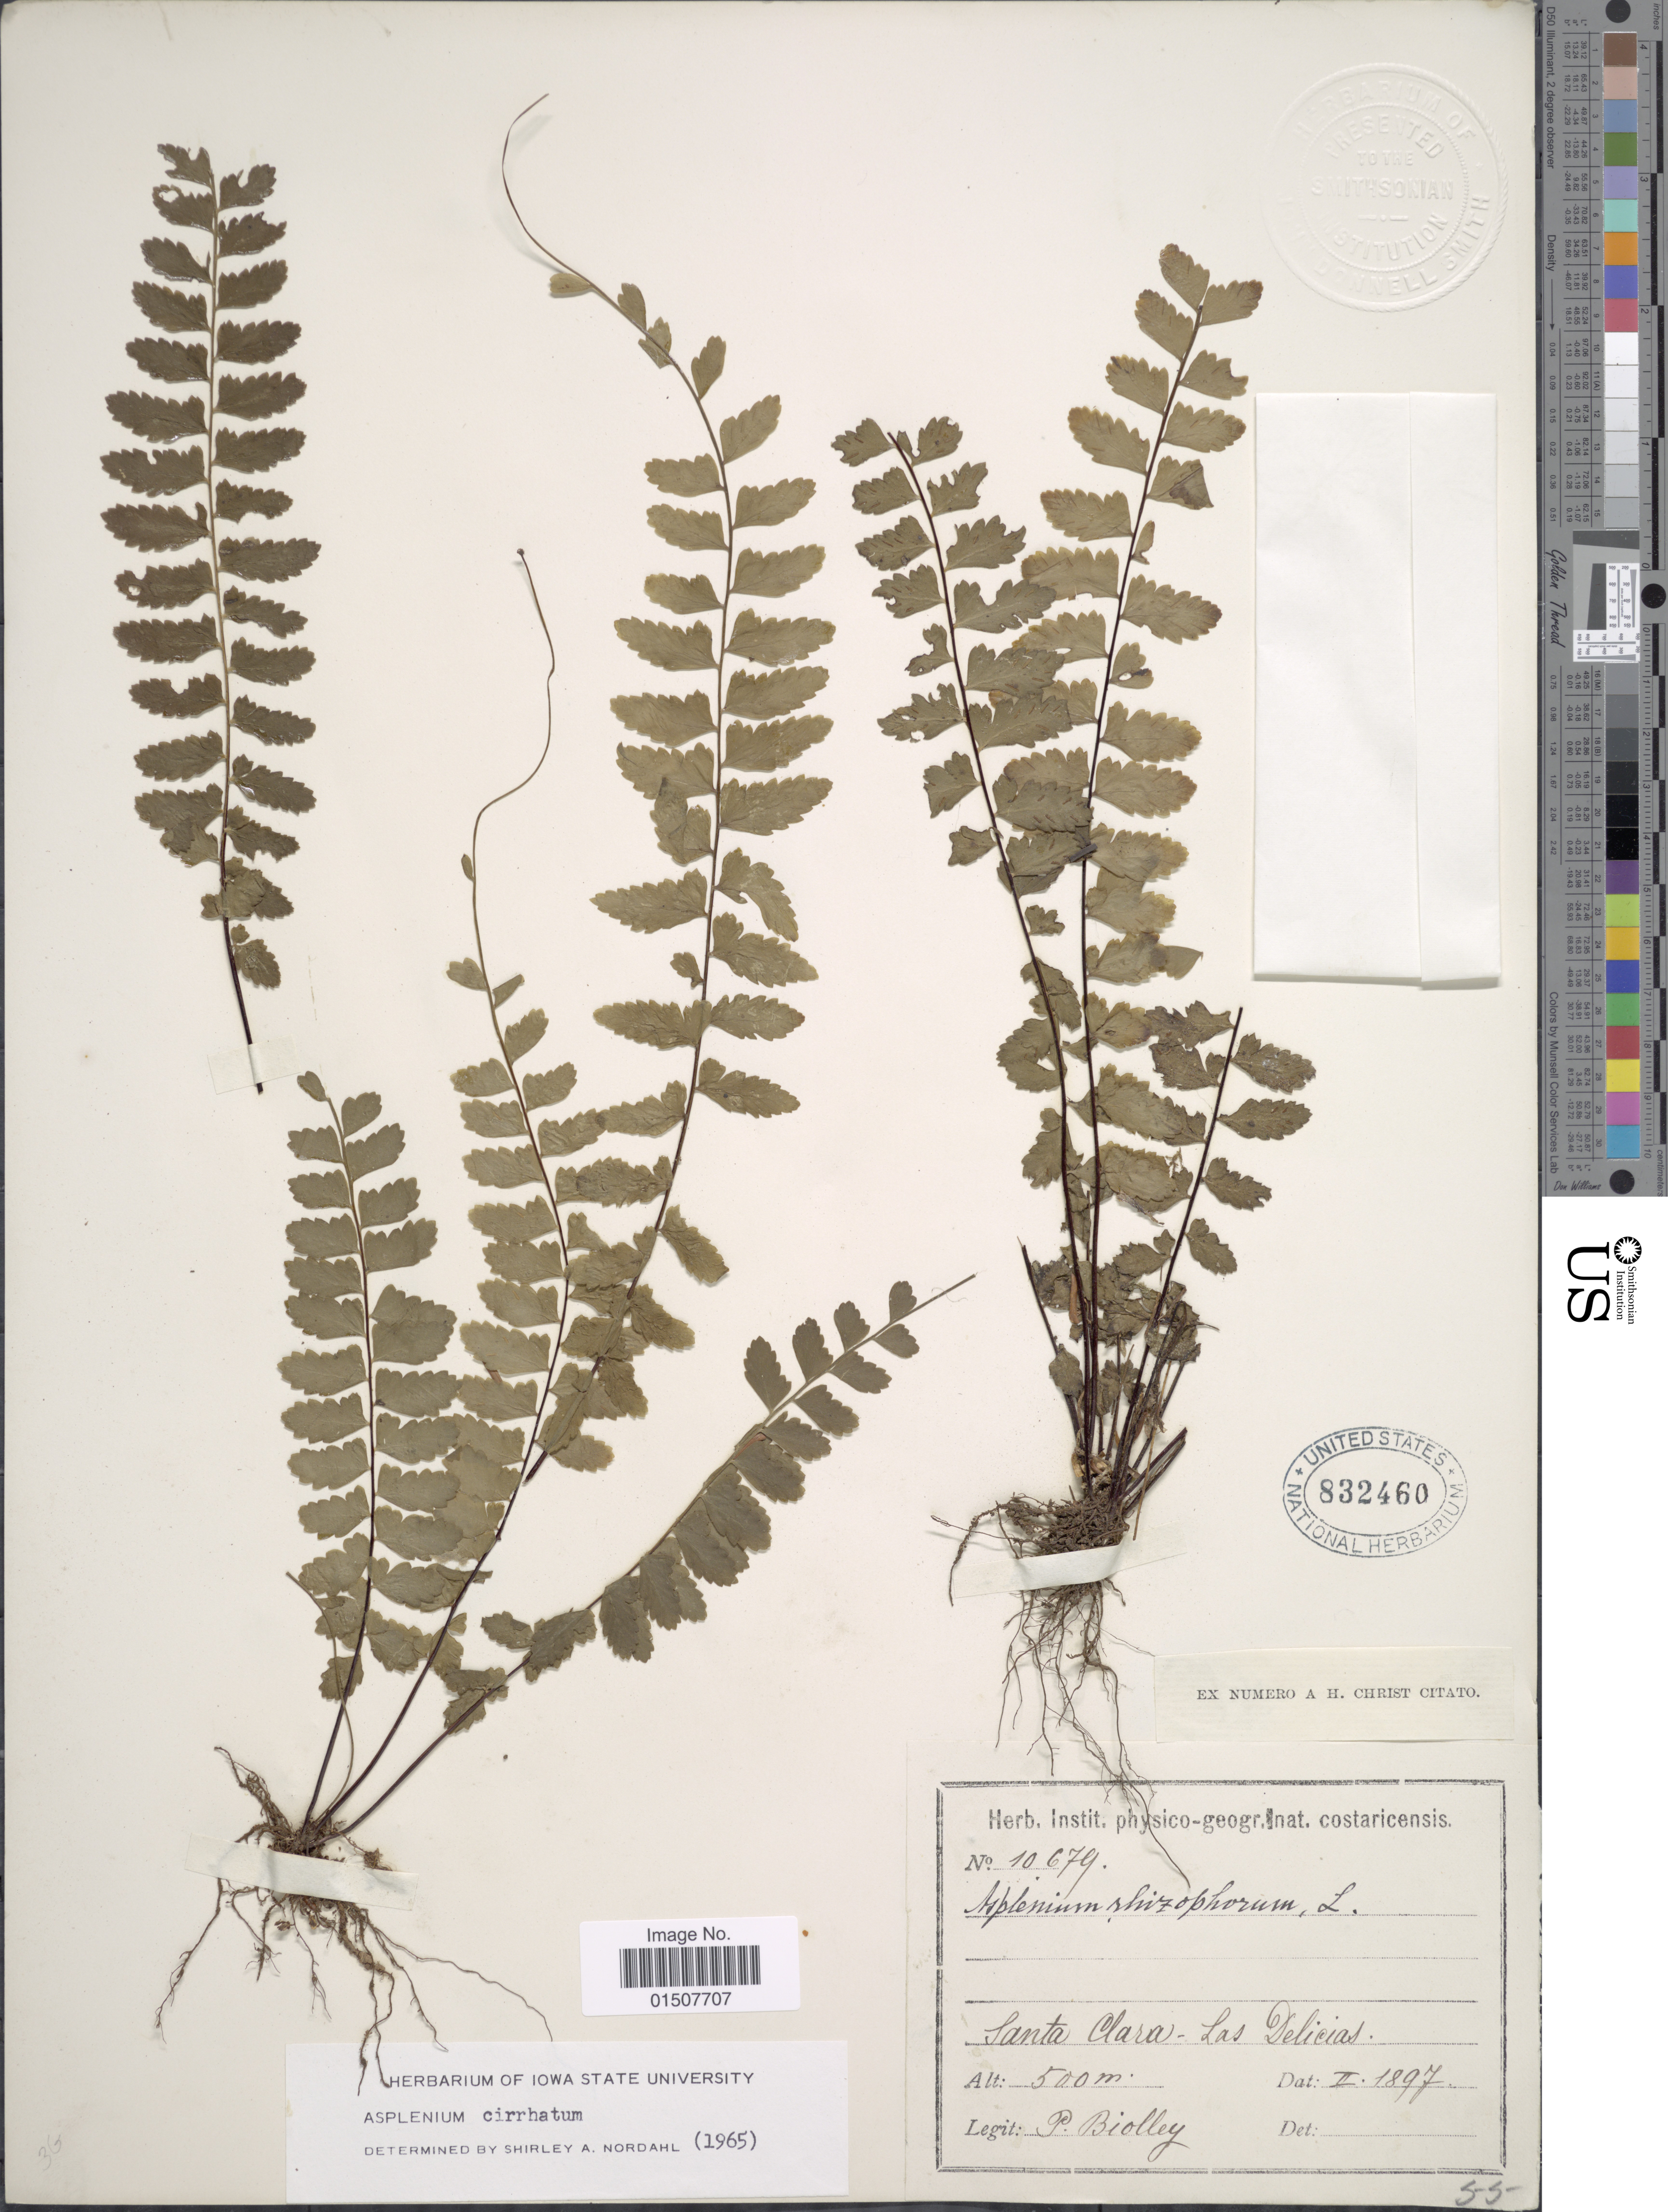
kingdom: Plantae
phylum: Tracheophyta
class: Polypodiopsida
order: Polypodiales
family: Aspleniaceae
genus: Asplenium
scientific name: Asplenium radicans var. cirrhatum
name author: (Rich. ex Willd.) Rosenst.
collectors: P. Biolley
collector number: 10679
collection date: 1897-02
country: Chile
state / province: Valparaíso (V)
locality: Santa Clara- Las Delicias.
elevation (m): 500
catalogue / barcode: US 832460